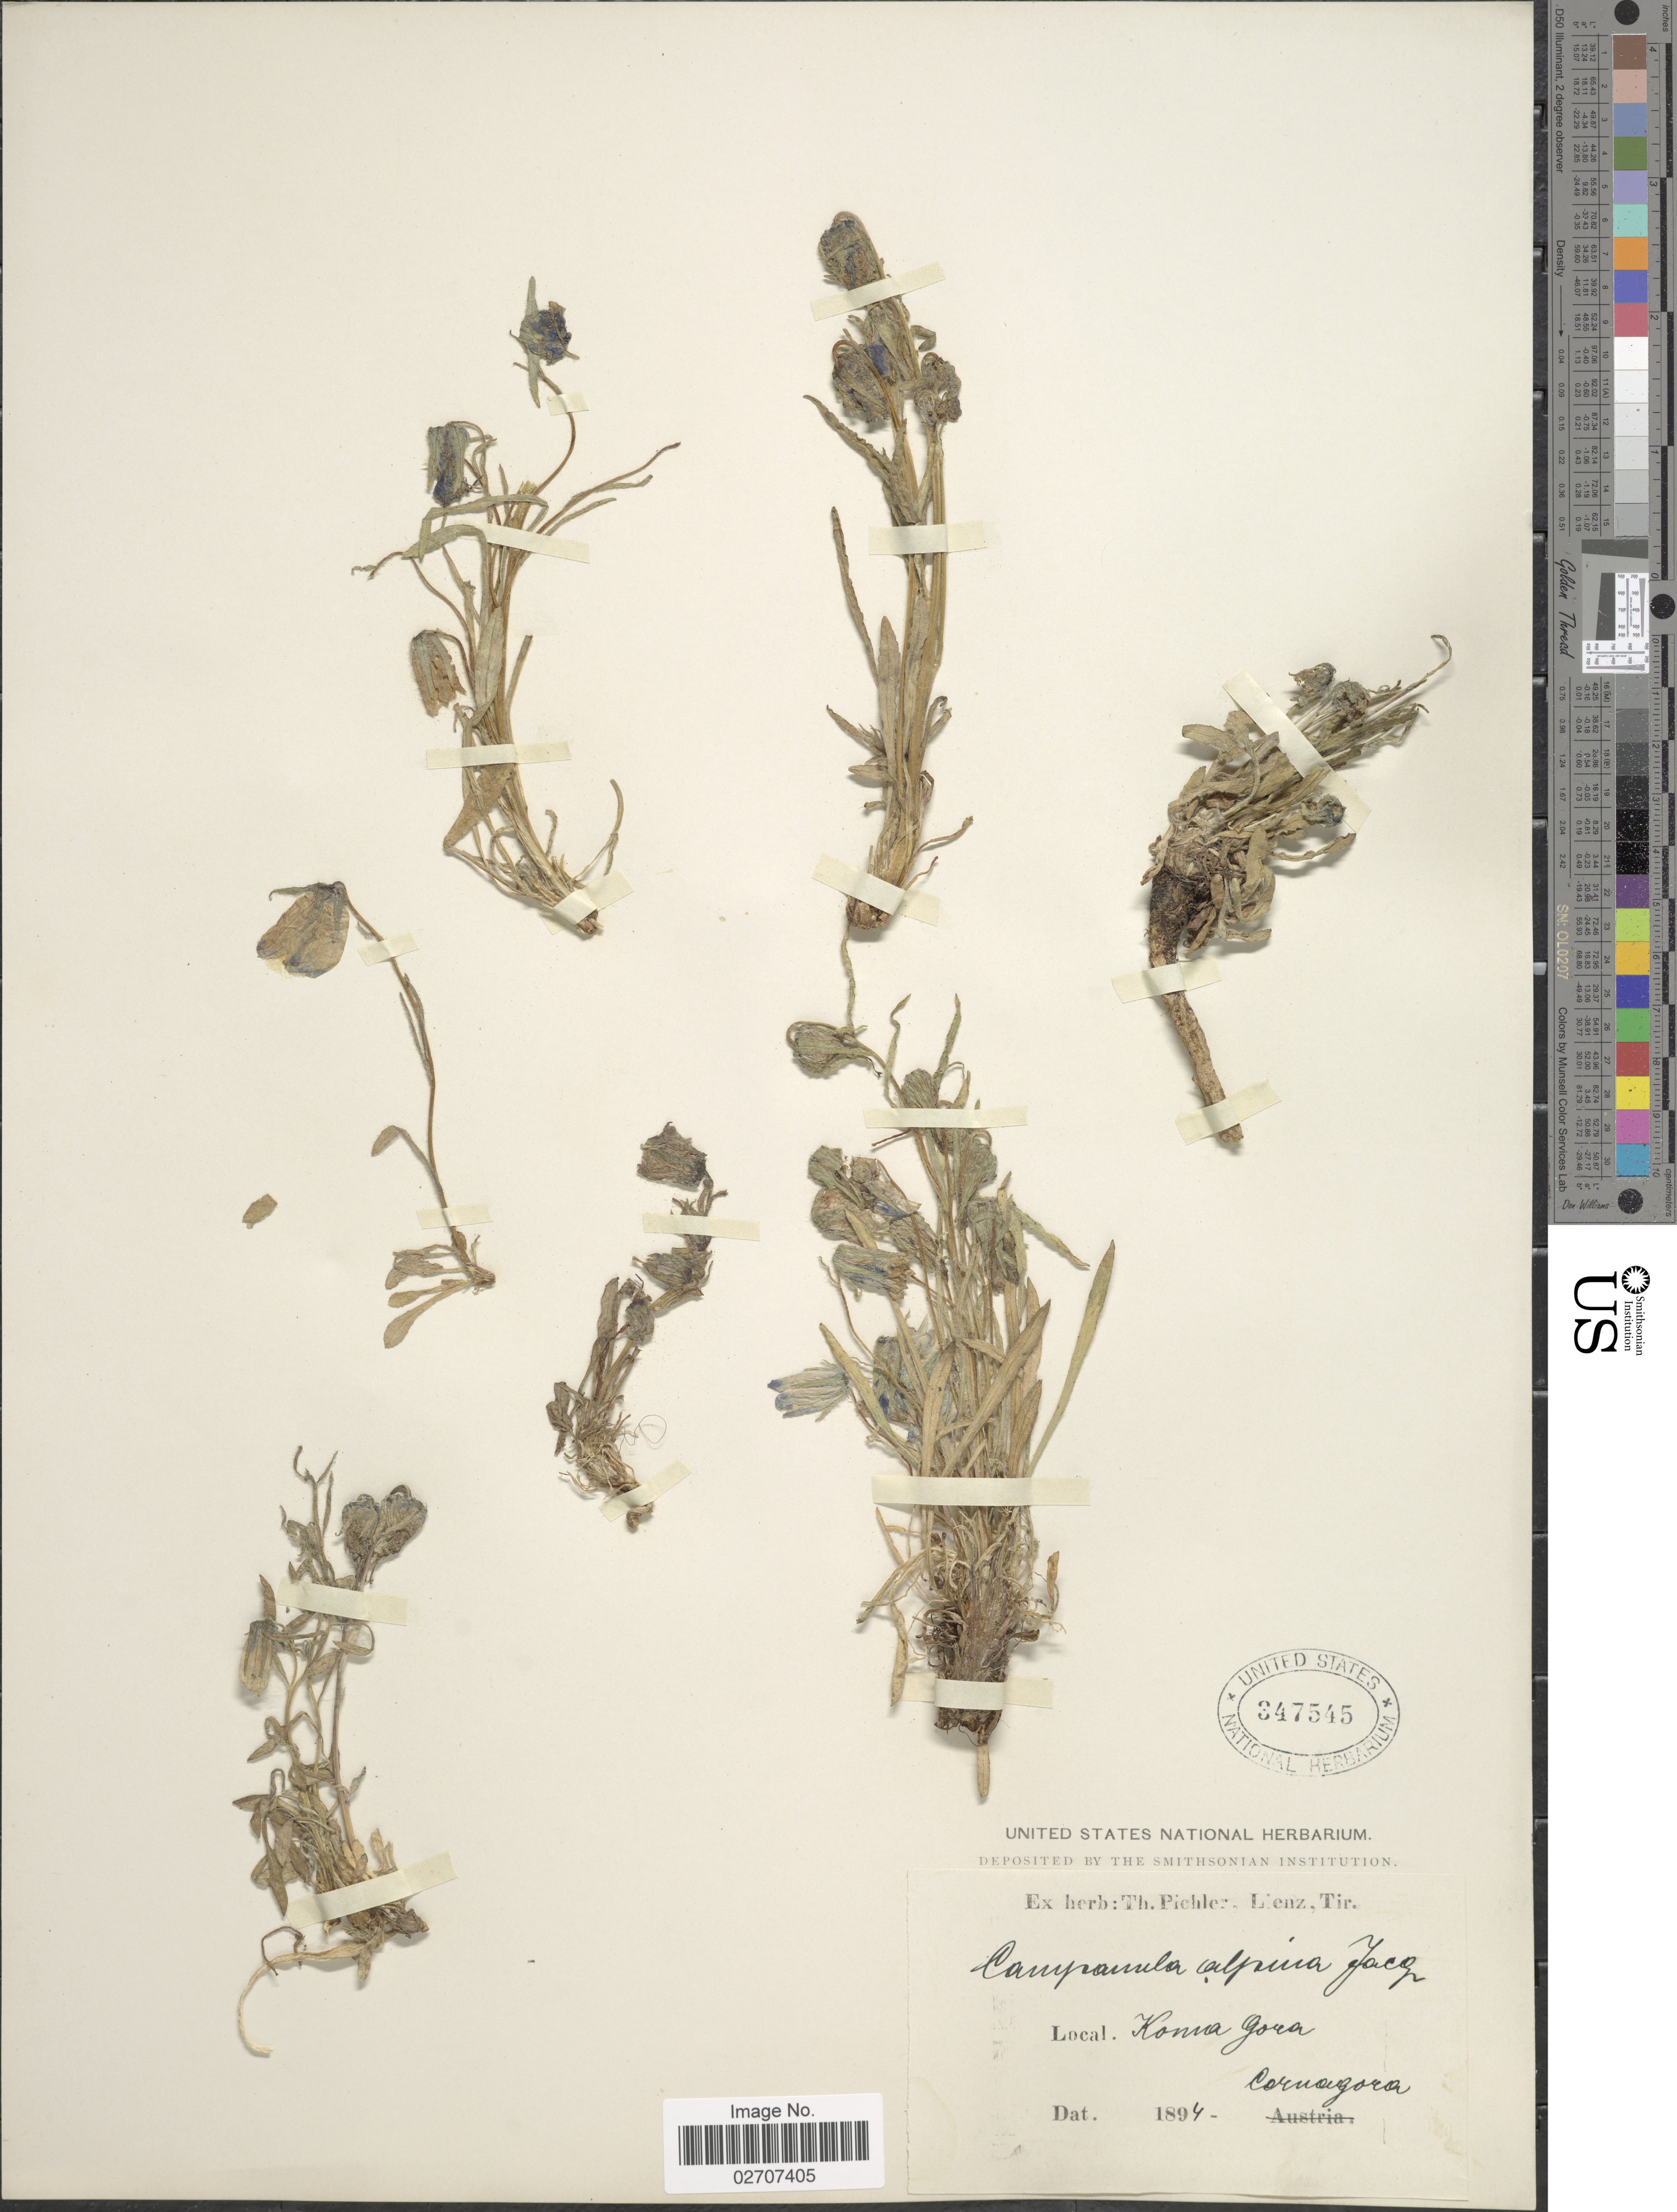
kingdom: Plantae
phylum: Tracheophyta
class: Magnoliopsida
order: Asterales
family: Campanulaceae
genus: Campanula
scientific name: Campanula alpina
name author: Jacq.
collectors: ex herb. T. Pichler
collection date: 1894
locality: Konna Gora, Cornagora [interpreted]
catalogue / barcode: US 347545